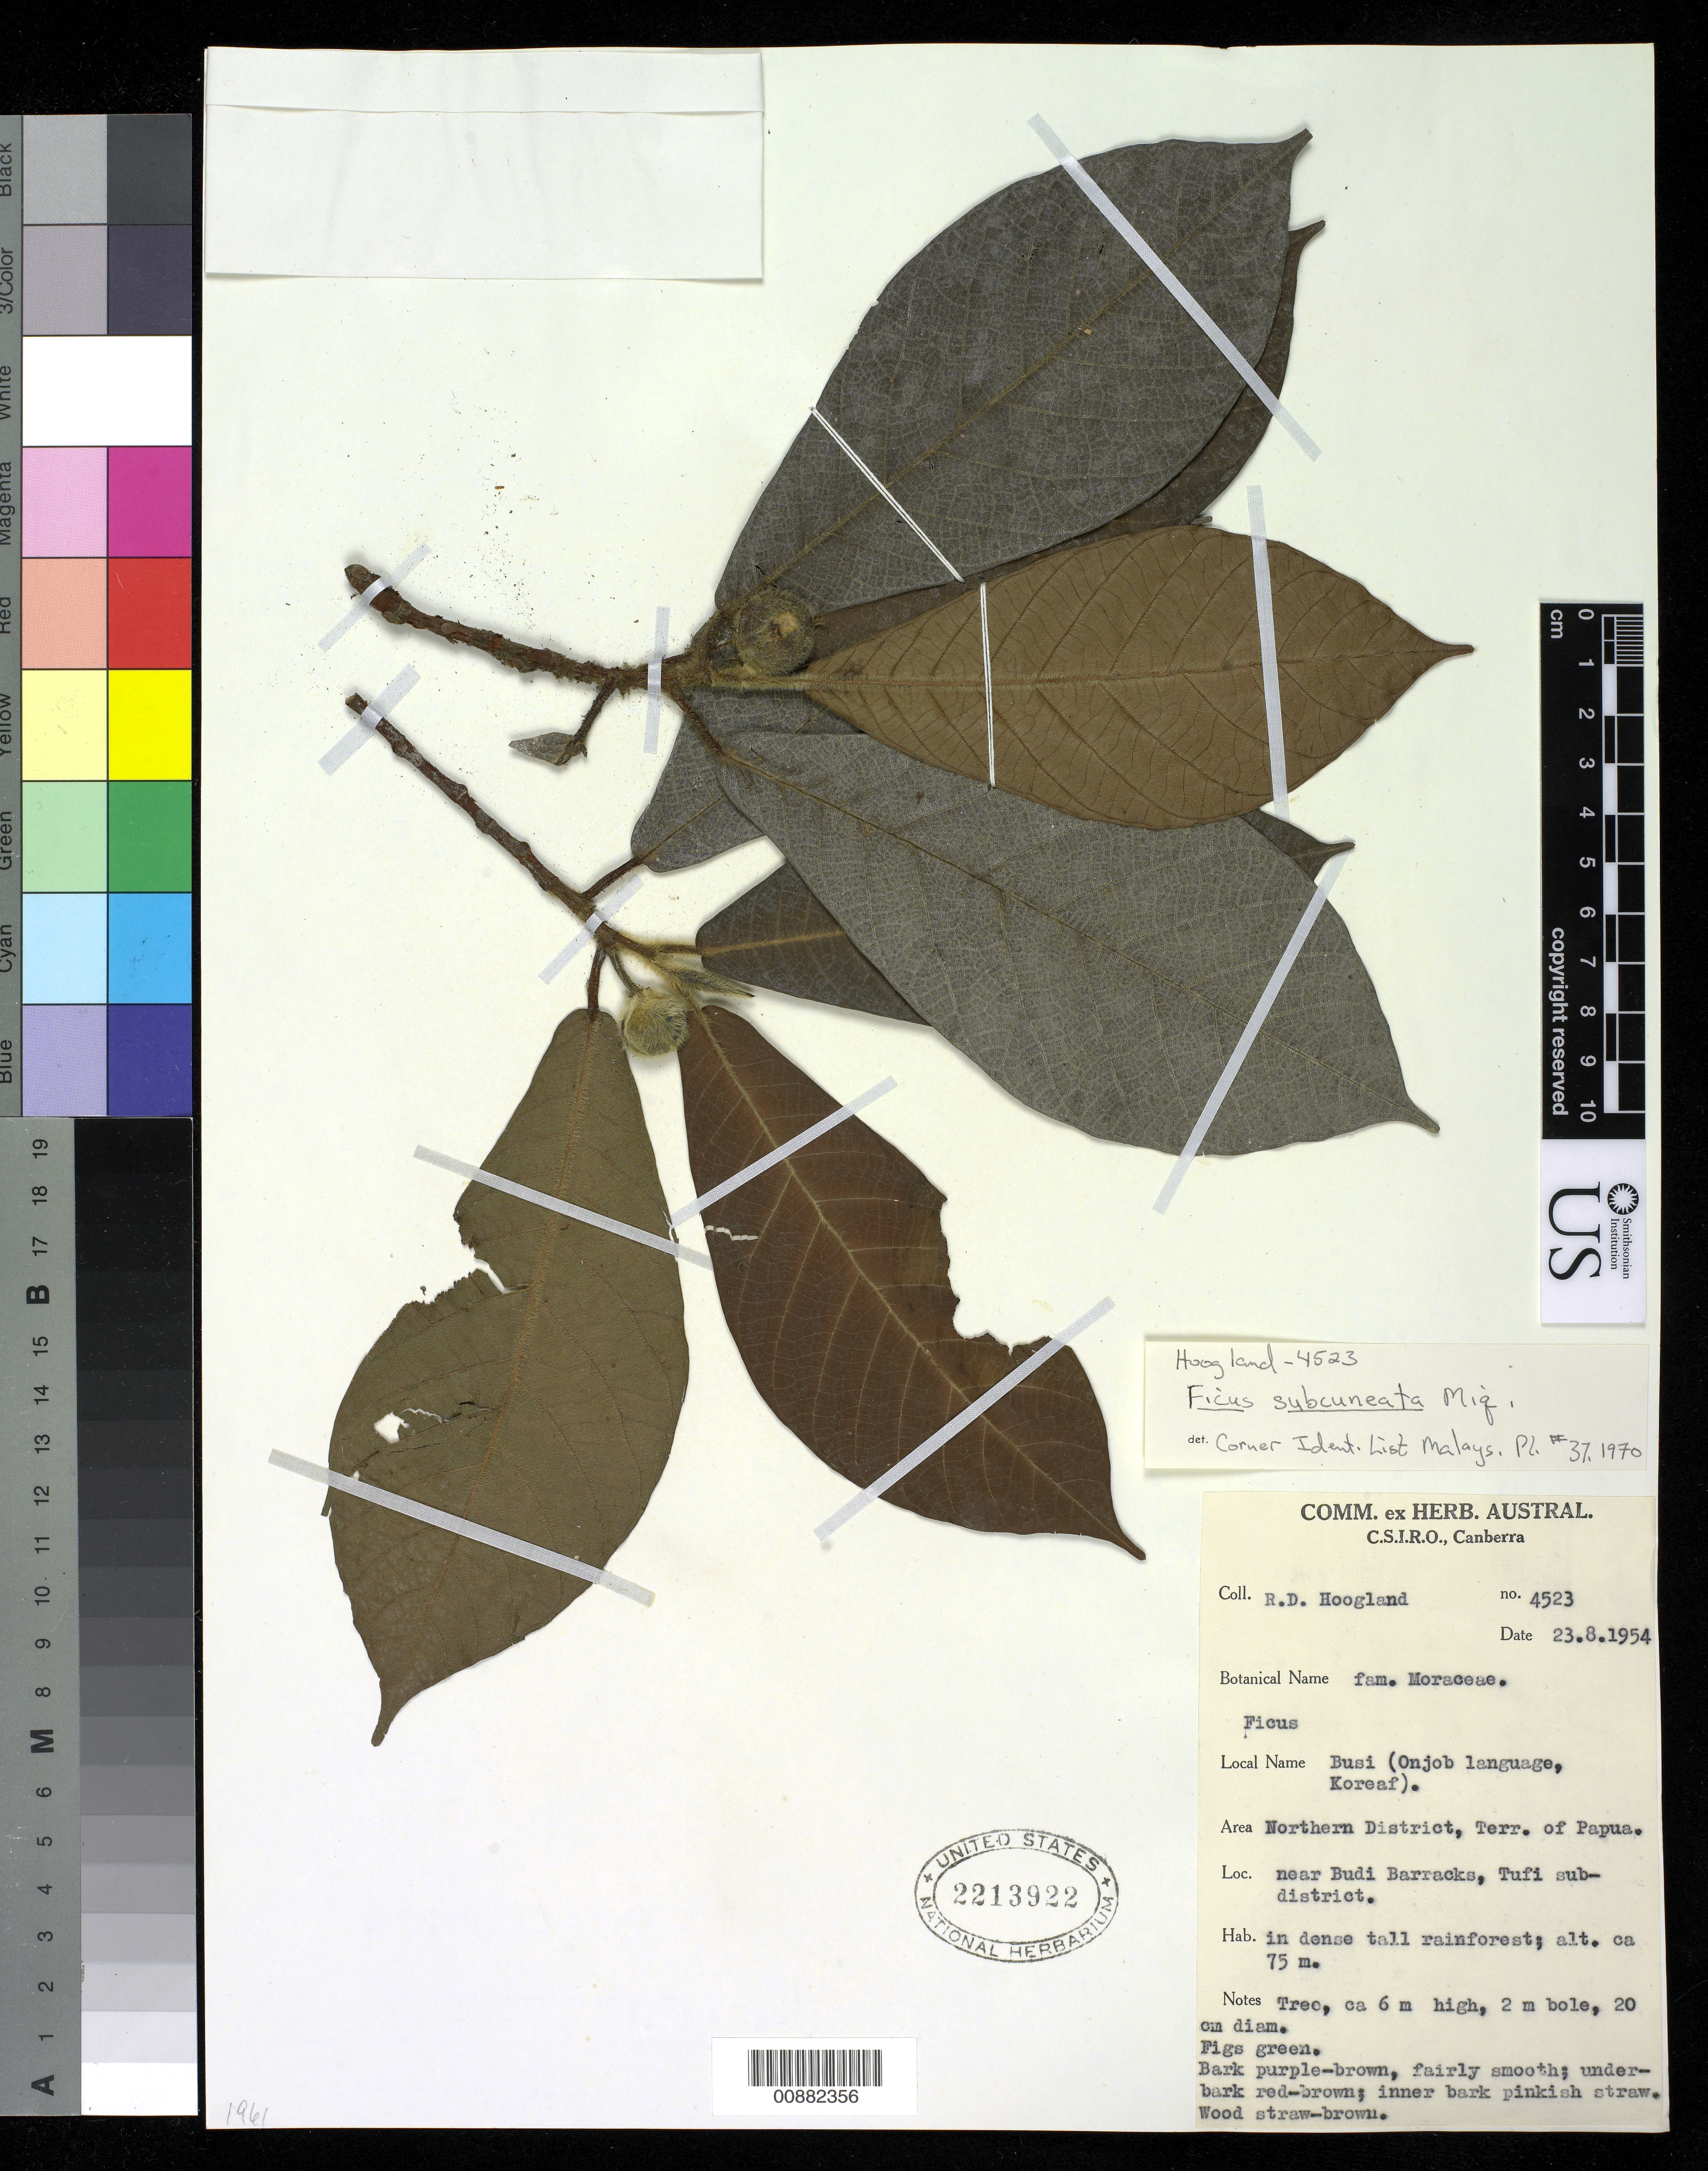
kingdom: Plantae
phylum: Tracheophyta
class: Magnoliopsida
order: Rosales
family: Moraceae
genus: Ficus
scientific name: Ficus subcuneata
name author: Miq.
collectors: R. D. Hoogland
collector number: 4523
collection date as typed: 23 Aug 1954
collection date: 1954-08-23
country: Papua New Guinea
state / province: Northern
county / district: Tufi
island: New Guinea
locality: Near Budi Barracks, Tufi subdistrict.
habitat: in dense tall rainforest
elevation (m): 75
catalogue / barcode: US 2213922